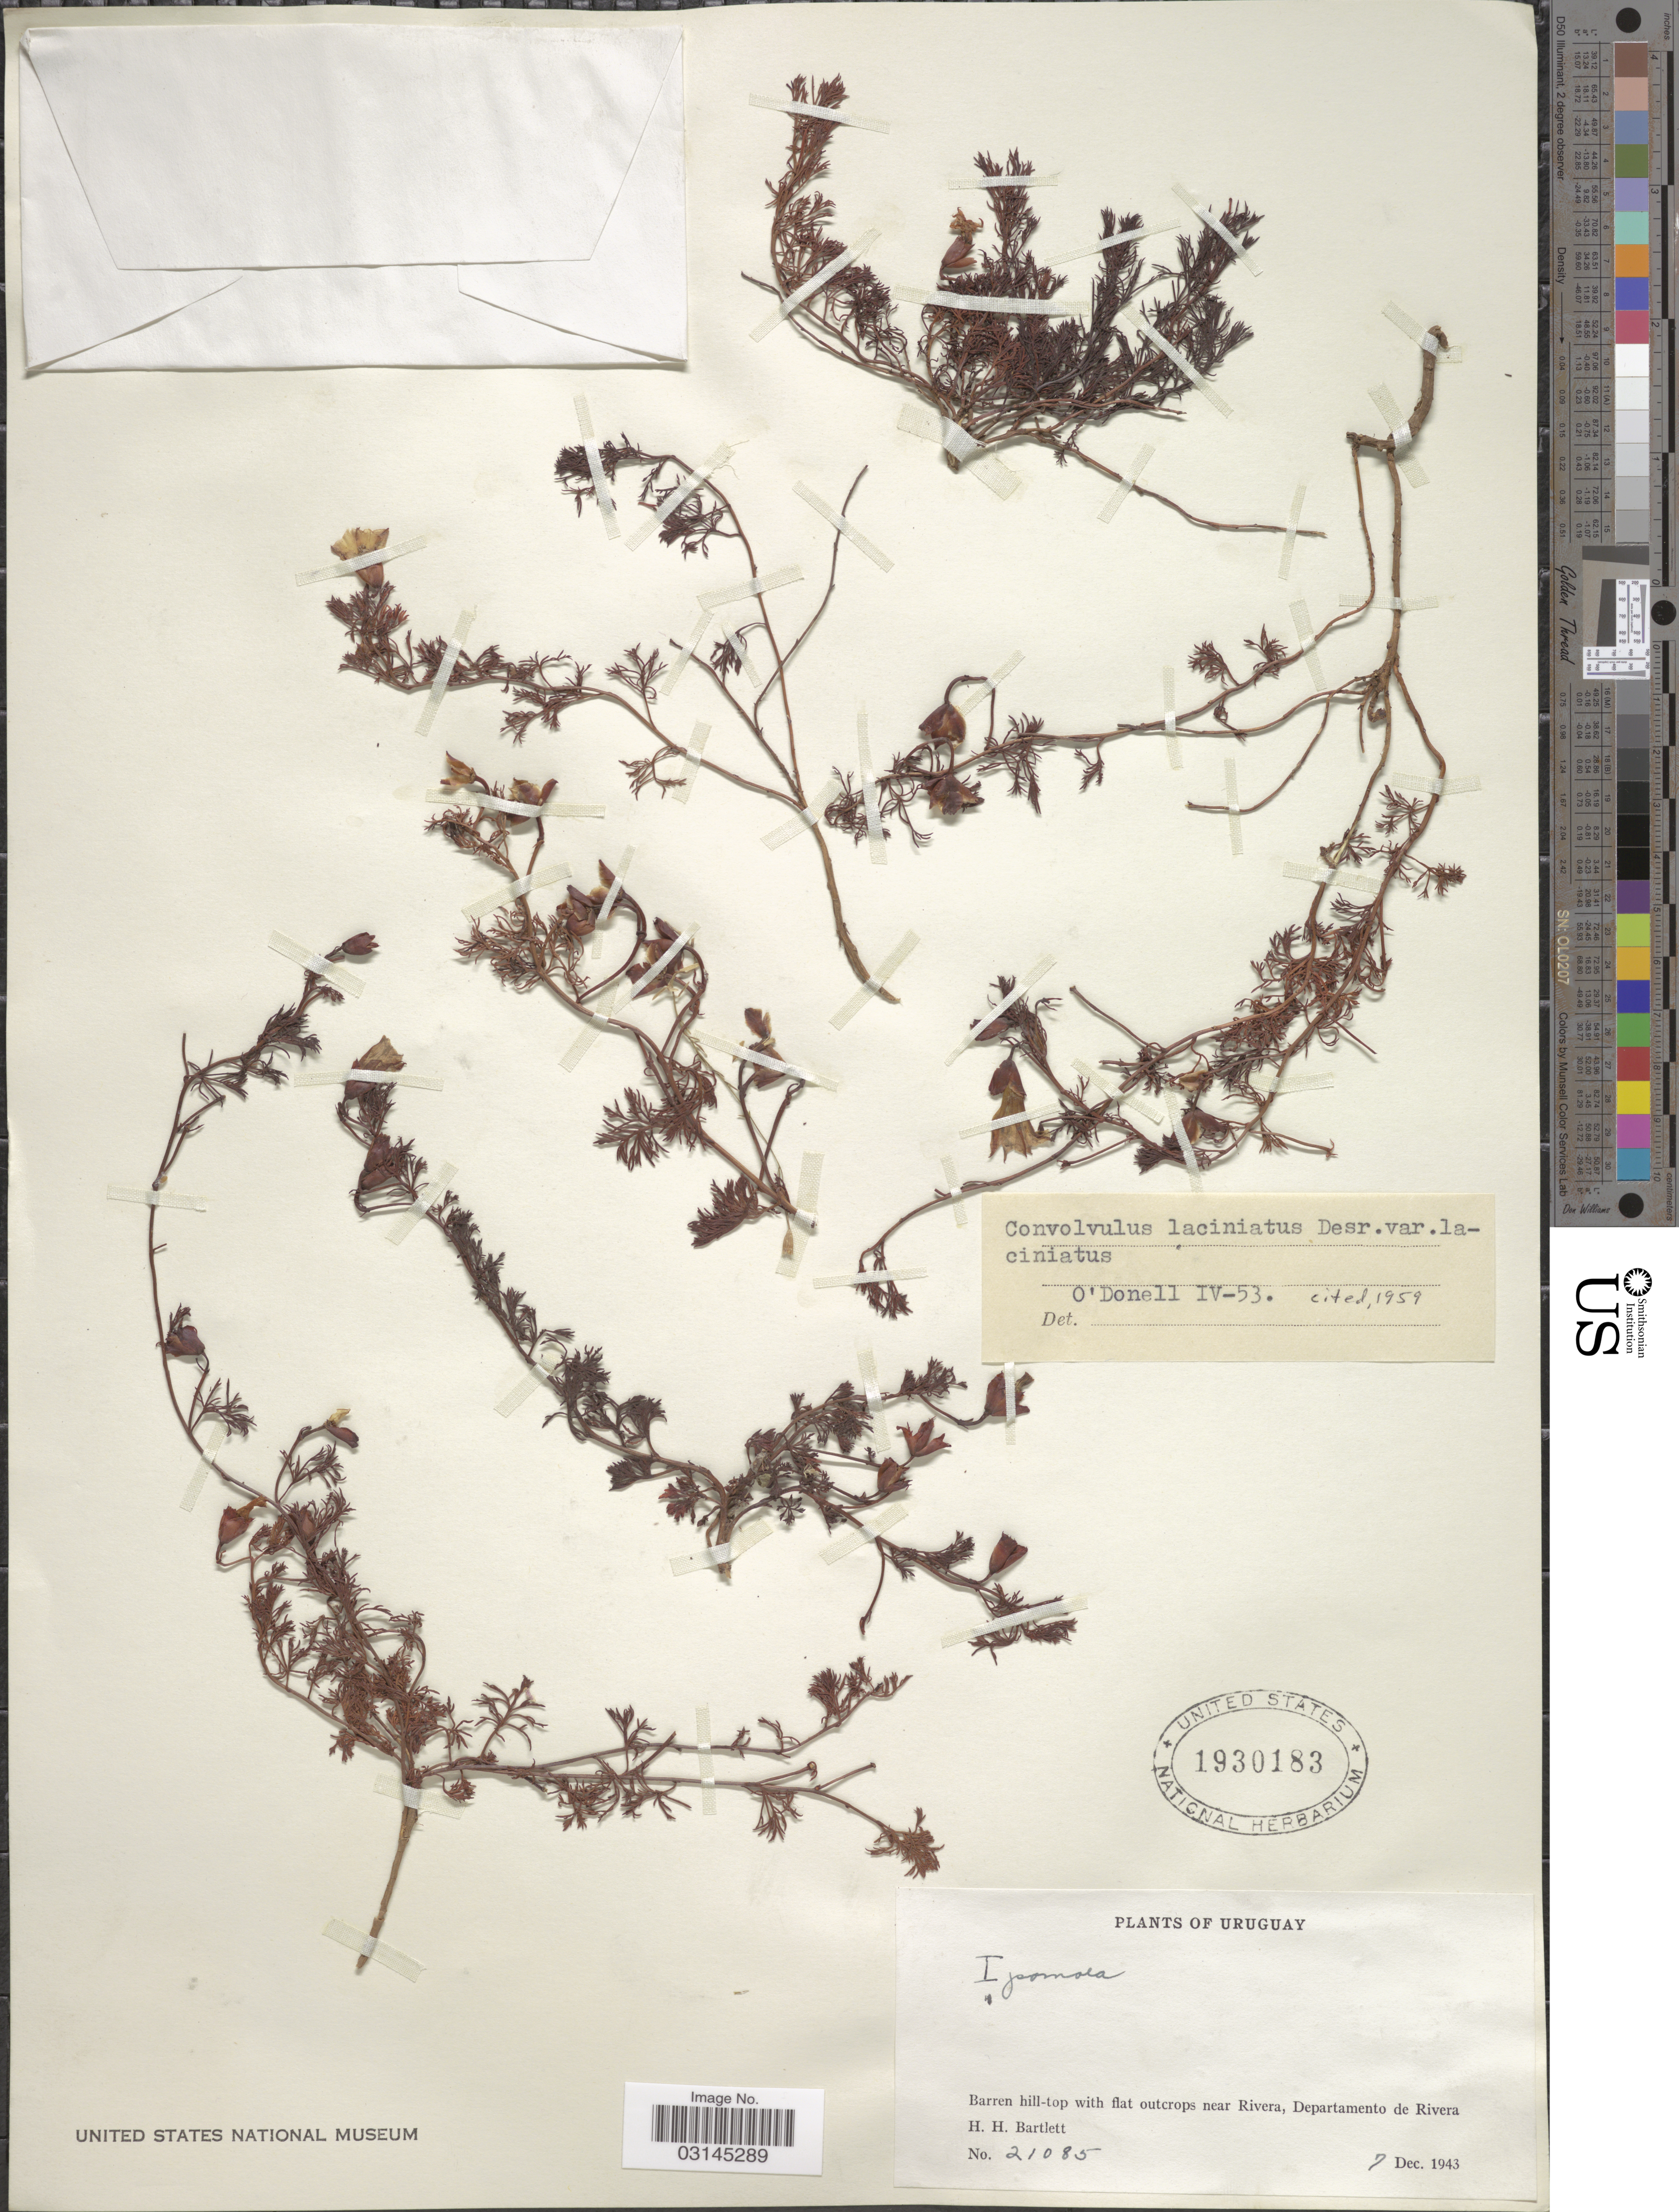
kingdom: Plantae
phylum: Tracheophyta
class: Magnoliopsida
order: Solanales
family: Convolvulaceae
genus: Convolvulus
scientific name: Convolvulus laciniatus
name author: Desr.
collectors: H. H. Bartlett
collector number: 21085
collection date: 1943-12-07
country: Uruguay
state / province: Rivera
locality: Barren hill-top with flat outcrops near Rivera, Departamento de Rivera.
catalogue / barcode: US 1930183